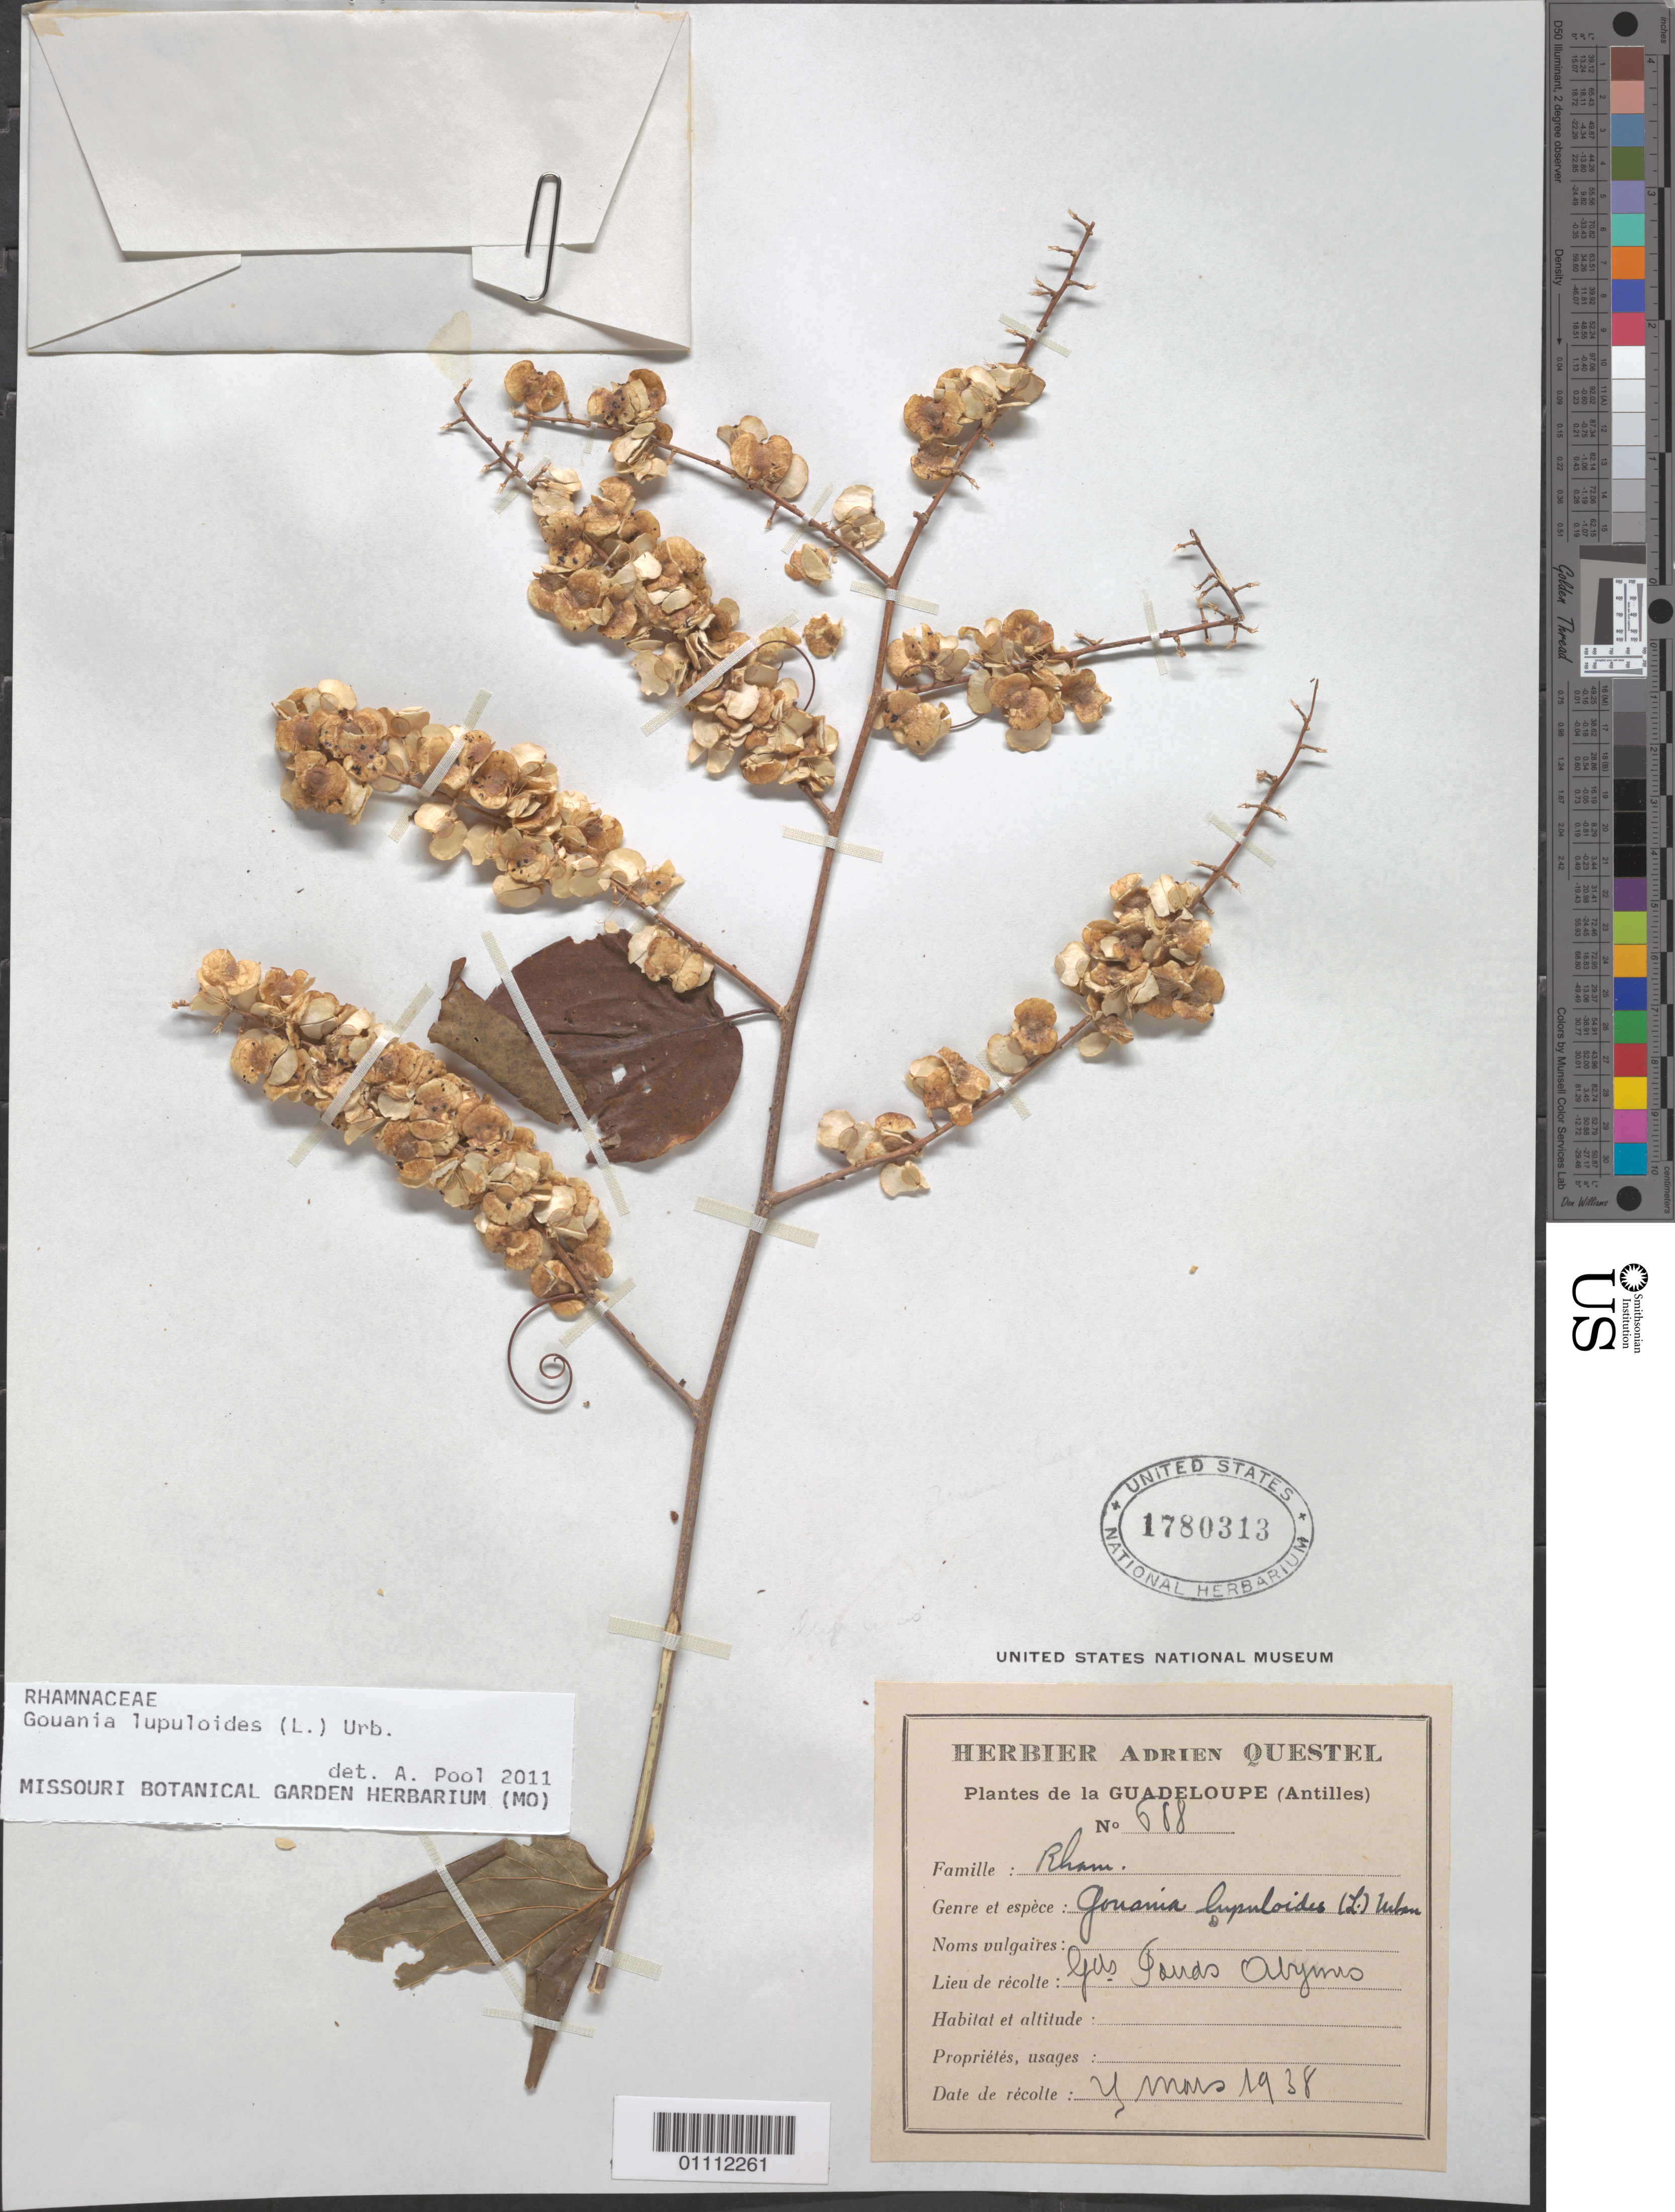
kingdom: Plantae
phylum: Tracheophyta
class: Magnoliopsida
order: Rosales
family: Rhamnaceae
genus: Gouania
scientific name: Gouania lupuloides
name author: (L.) Urb.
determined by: Pool, A., (MO), Missouri Botanical Garden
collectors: A. Questel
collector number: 688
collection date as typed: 21 Mar 1938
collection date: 1938-03-21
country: Guadeloupe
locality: Gds. Fonds Obymes [?]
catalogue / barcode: US 1780313